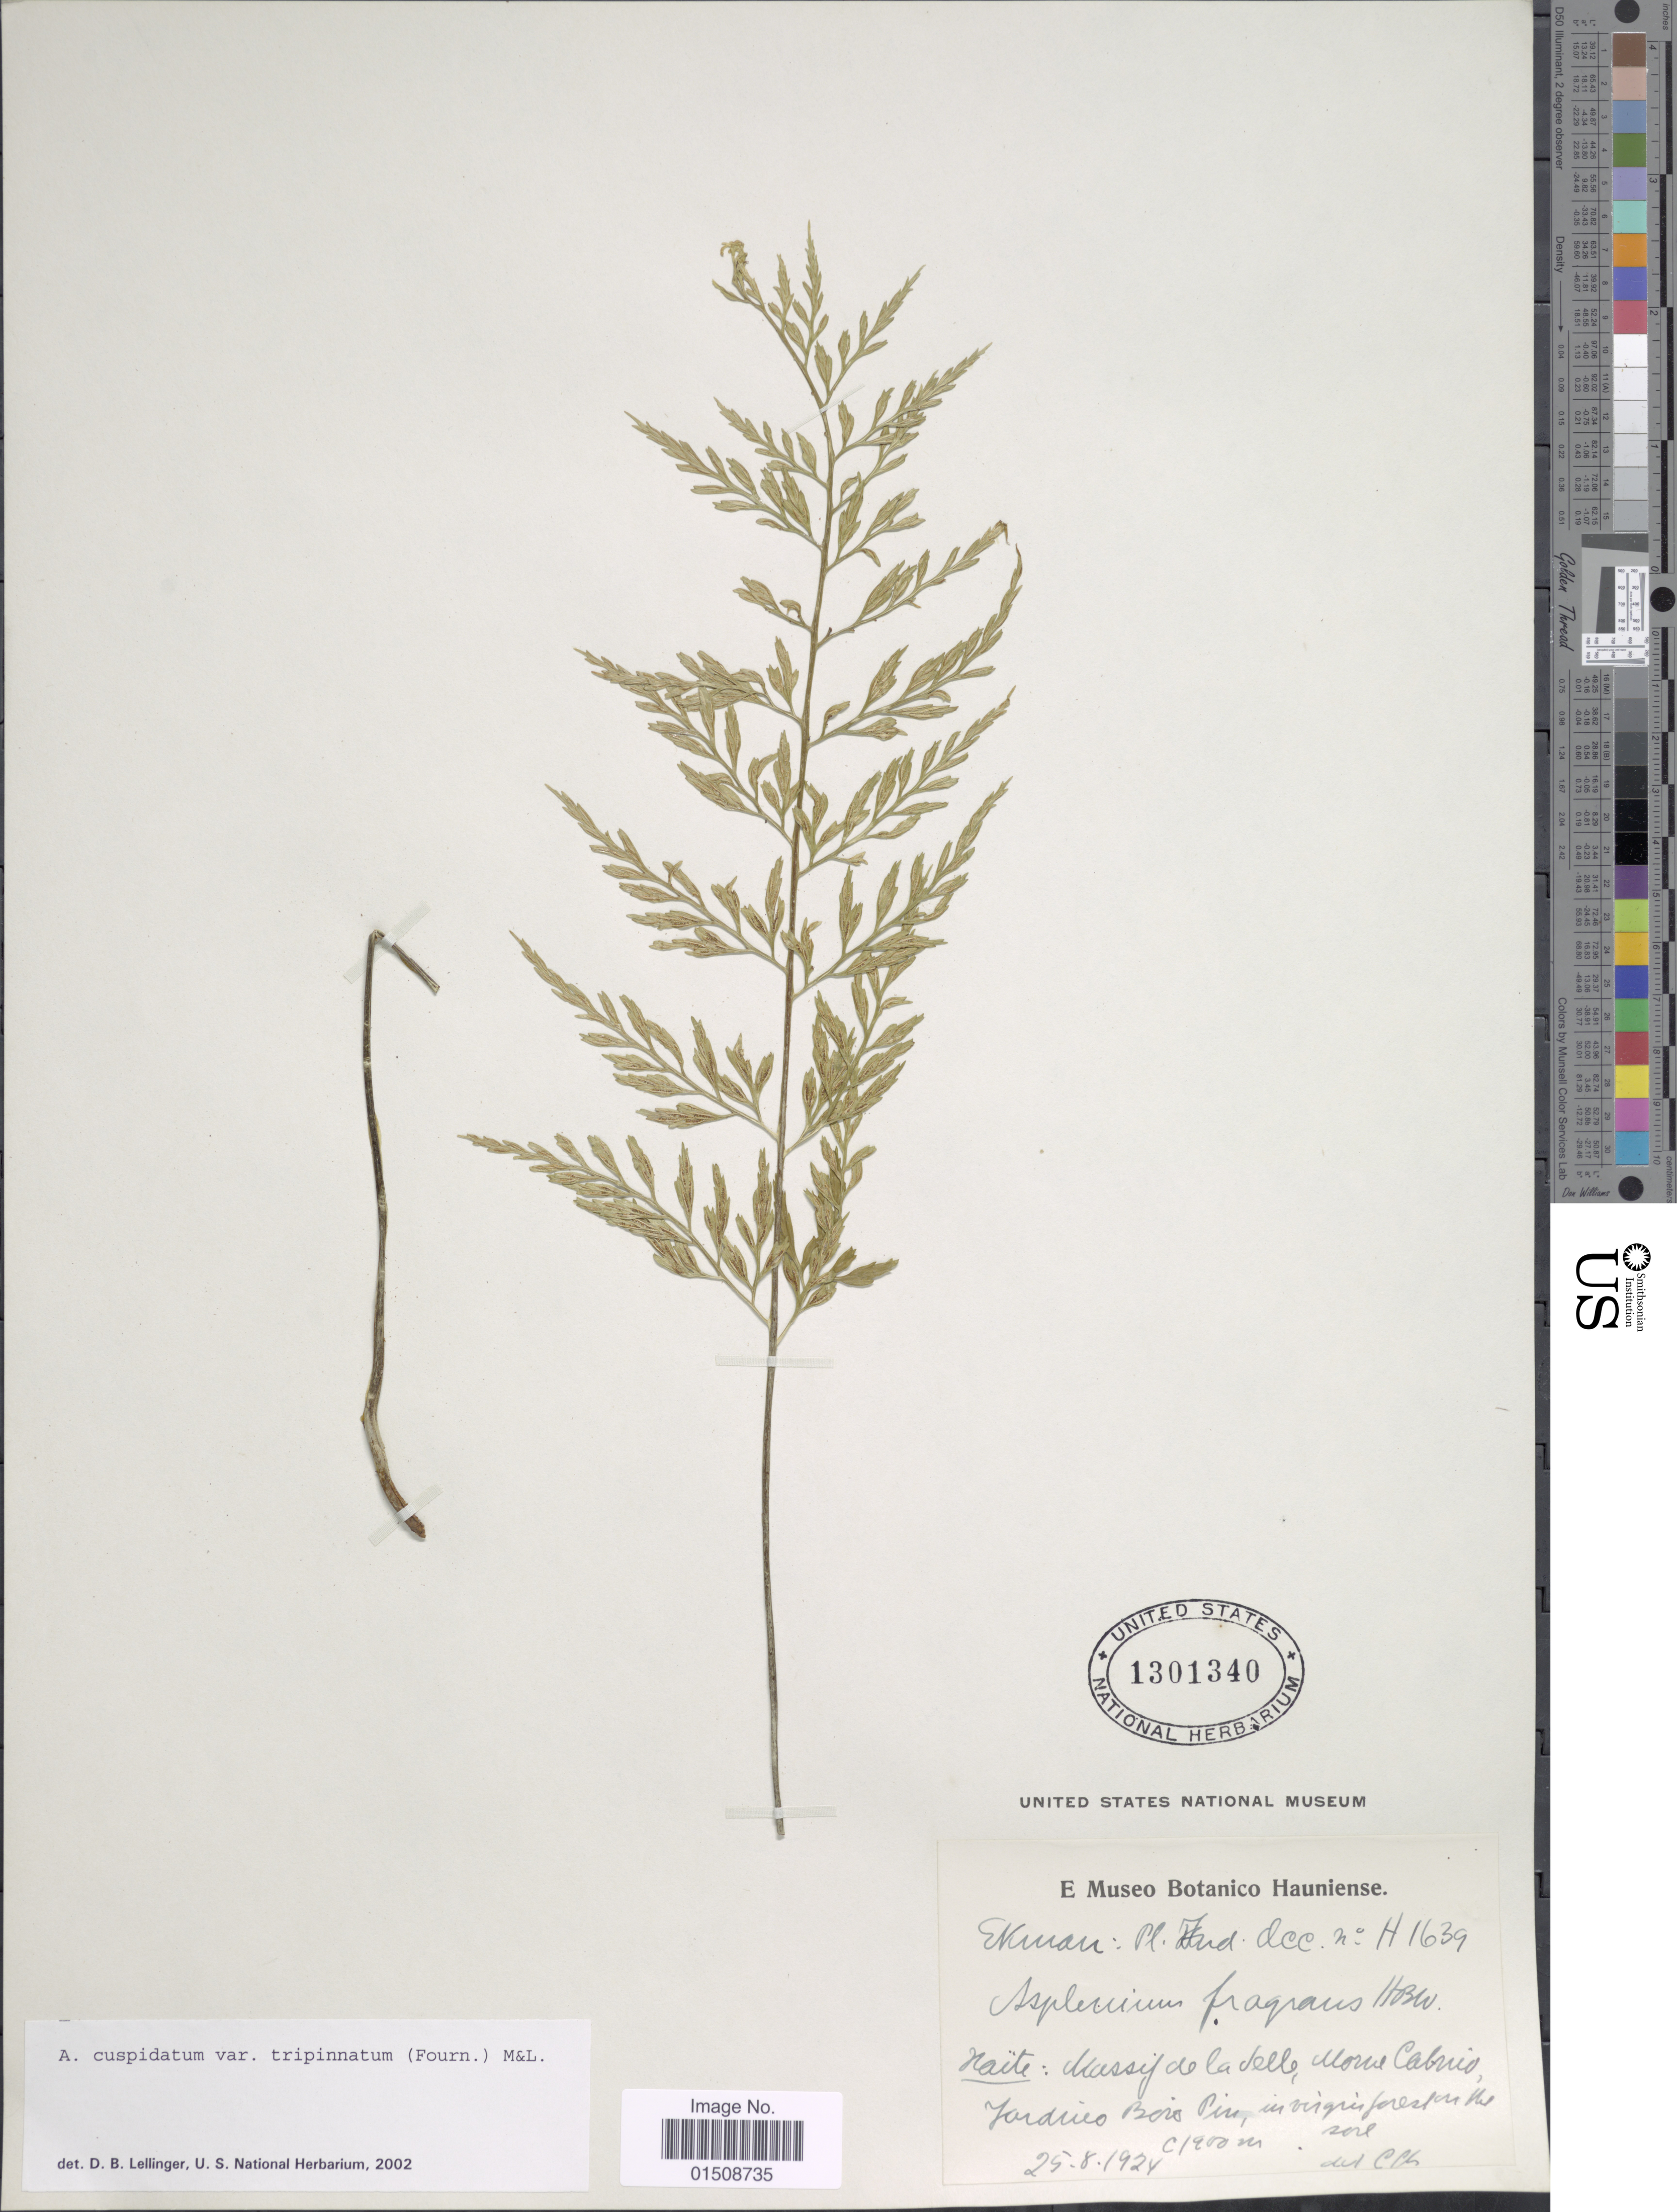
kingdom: Plantae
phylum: Tracheophyta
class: Polypodiopsida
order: Polypodiales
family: Aspleniaceae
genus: Asplenium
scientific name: Asplenium cuspidatum var. tripinnatum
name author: (E. Fourn.) C.V. Morton & Lellinger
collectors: -. Ekman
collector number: H 1639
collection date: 1924-08-25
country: Haiti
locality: Massif de la Selle, Morne Cabrio Jardins Bois Pin, in origin forest [interpreted]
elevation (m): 1900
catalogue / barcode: US 1301340